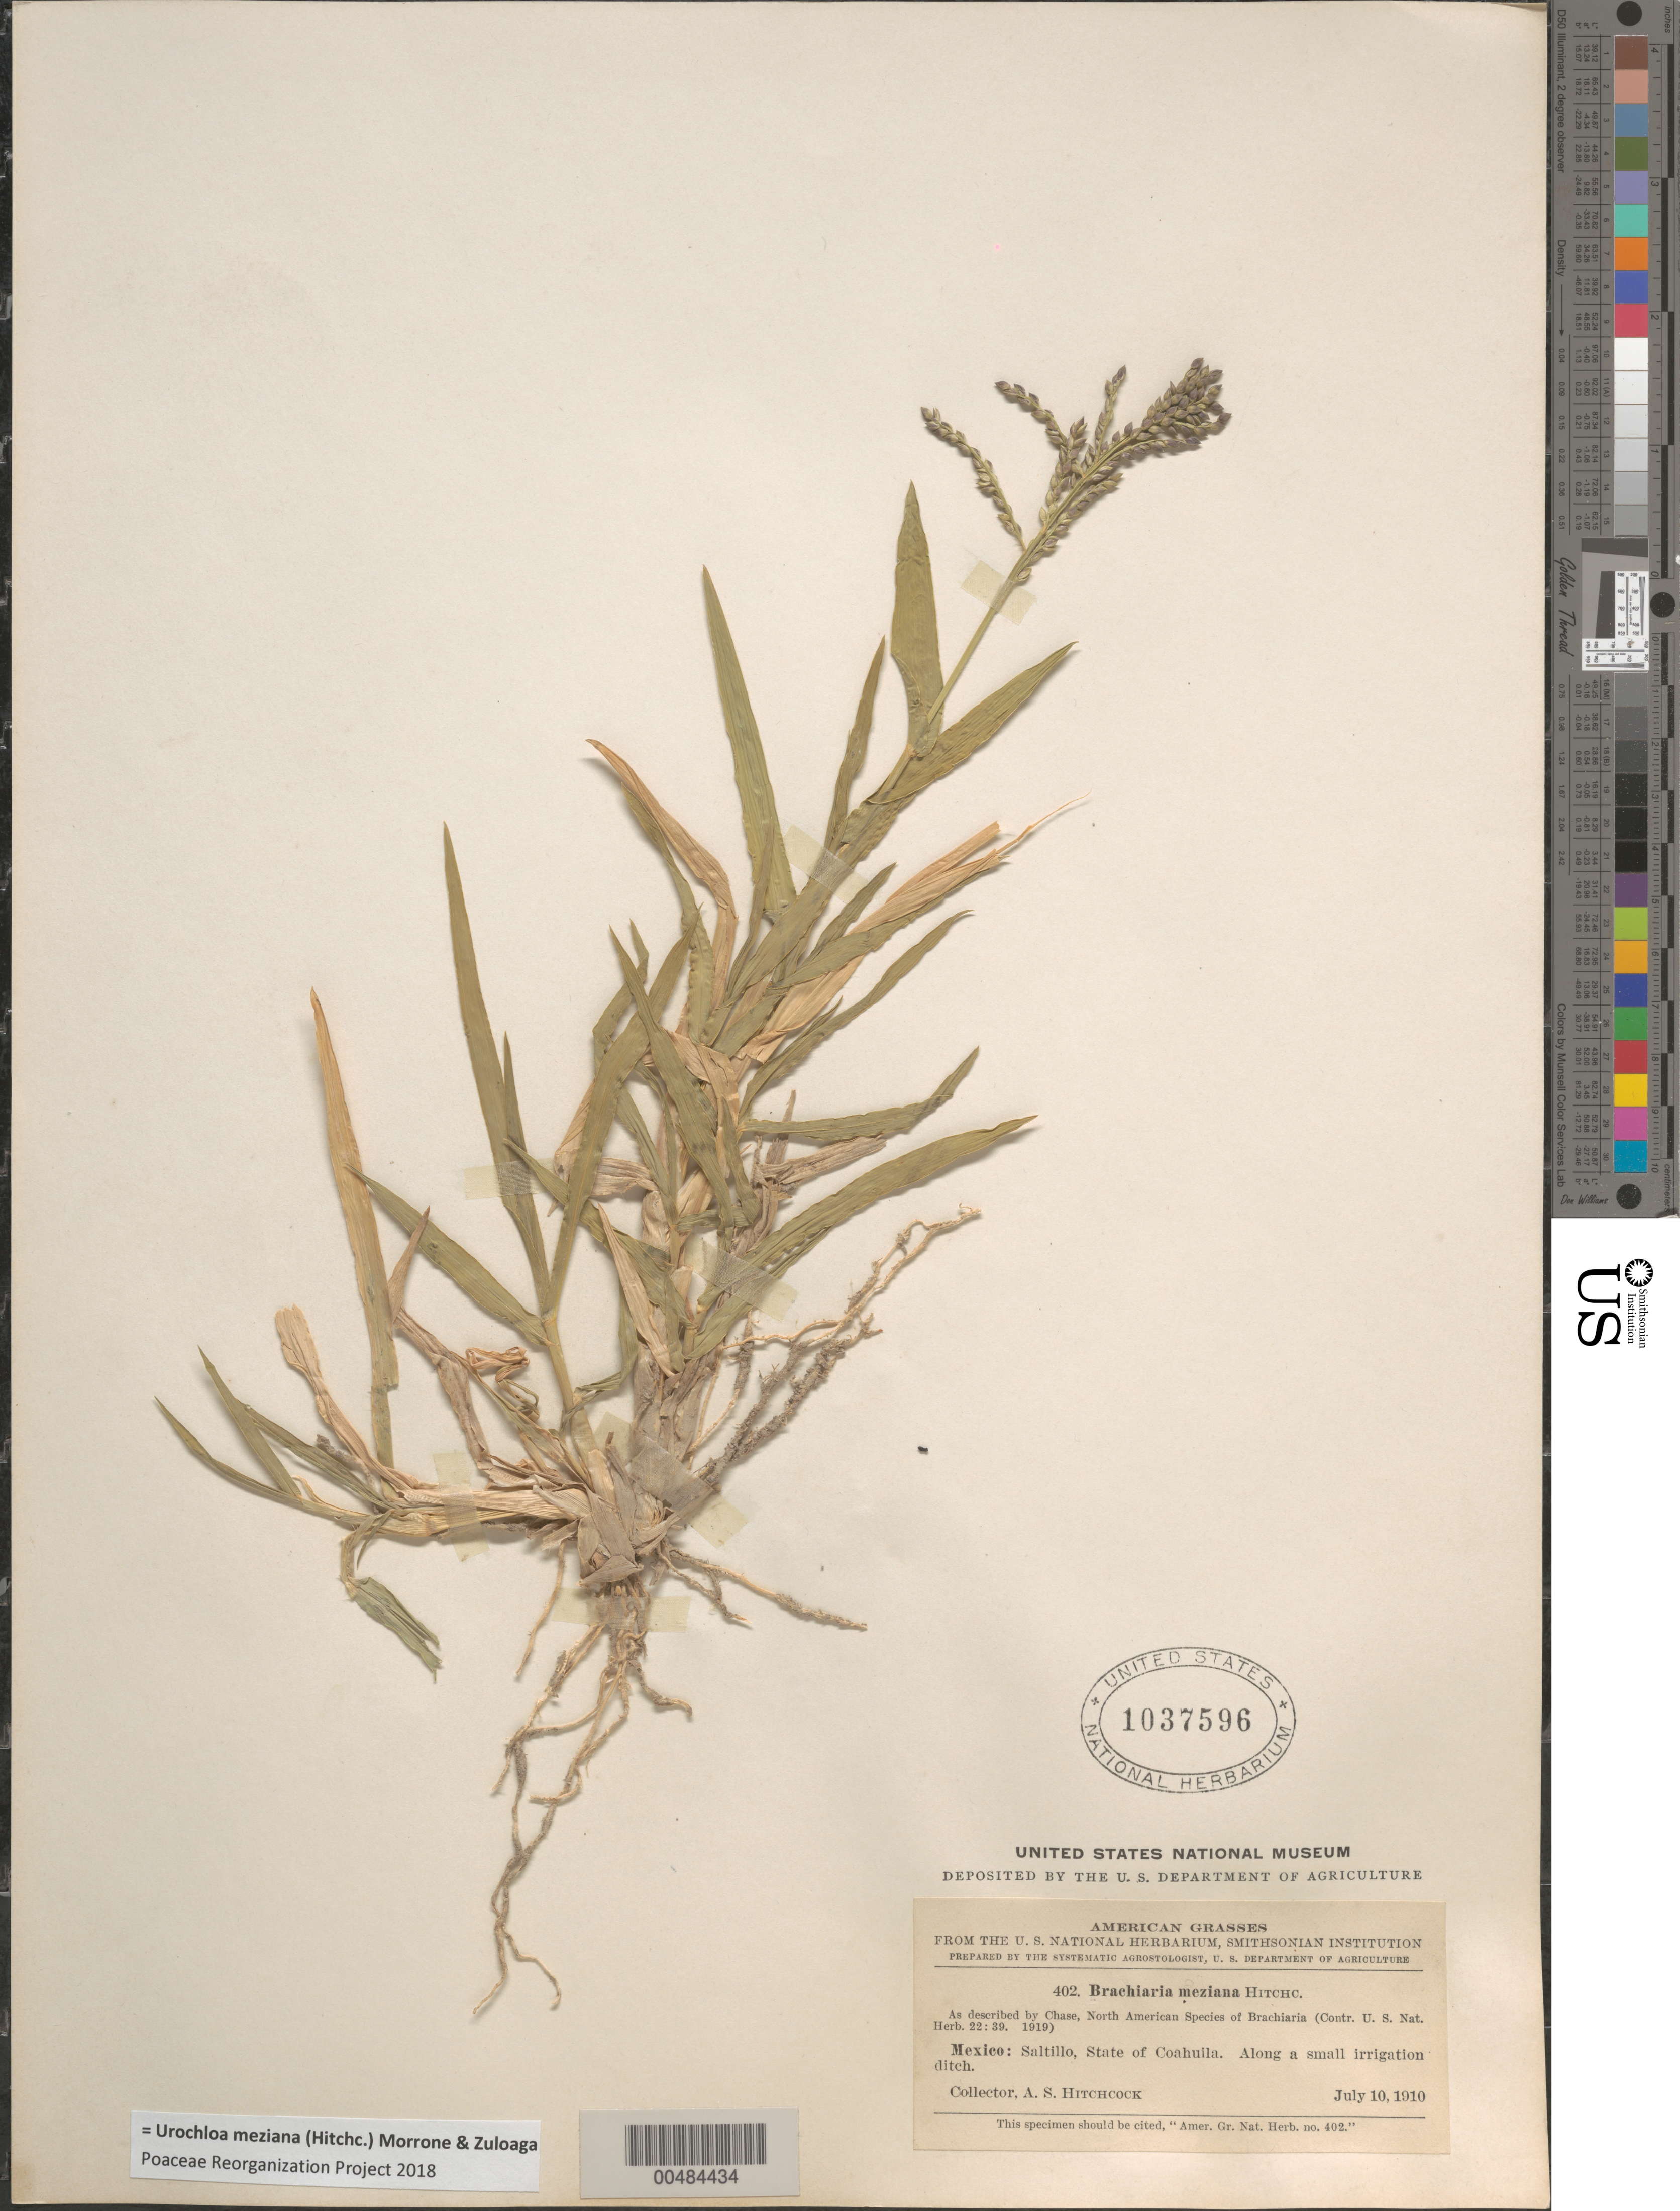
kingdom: Plantae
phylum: Tracheophyta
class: Liliopsida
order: Poales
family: Poaceae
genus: Brachiaria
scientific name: Brachiaria meziana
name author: Hitchc.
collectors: A. S. Hitchcock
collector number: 402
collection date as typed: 10 Jul 1910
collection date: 1910-07-10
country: Mexico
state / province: Coahuila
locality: Saltillo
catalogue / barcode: US 1037596